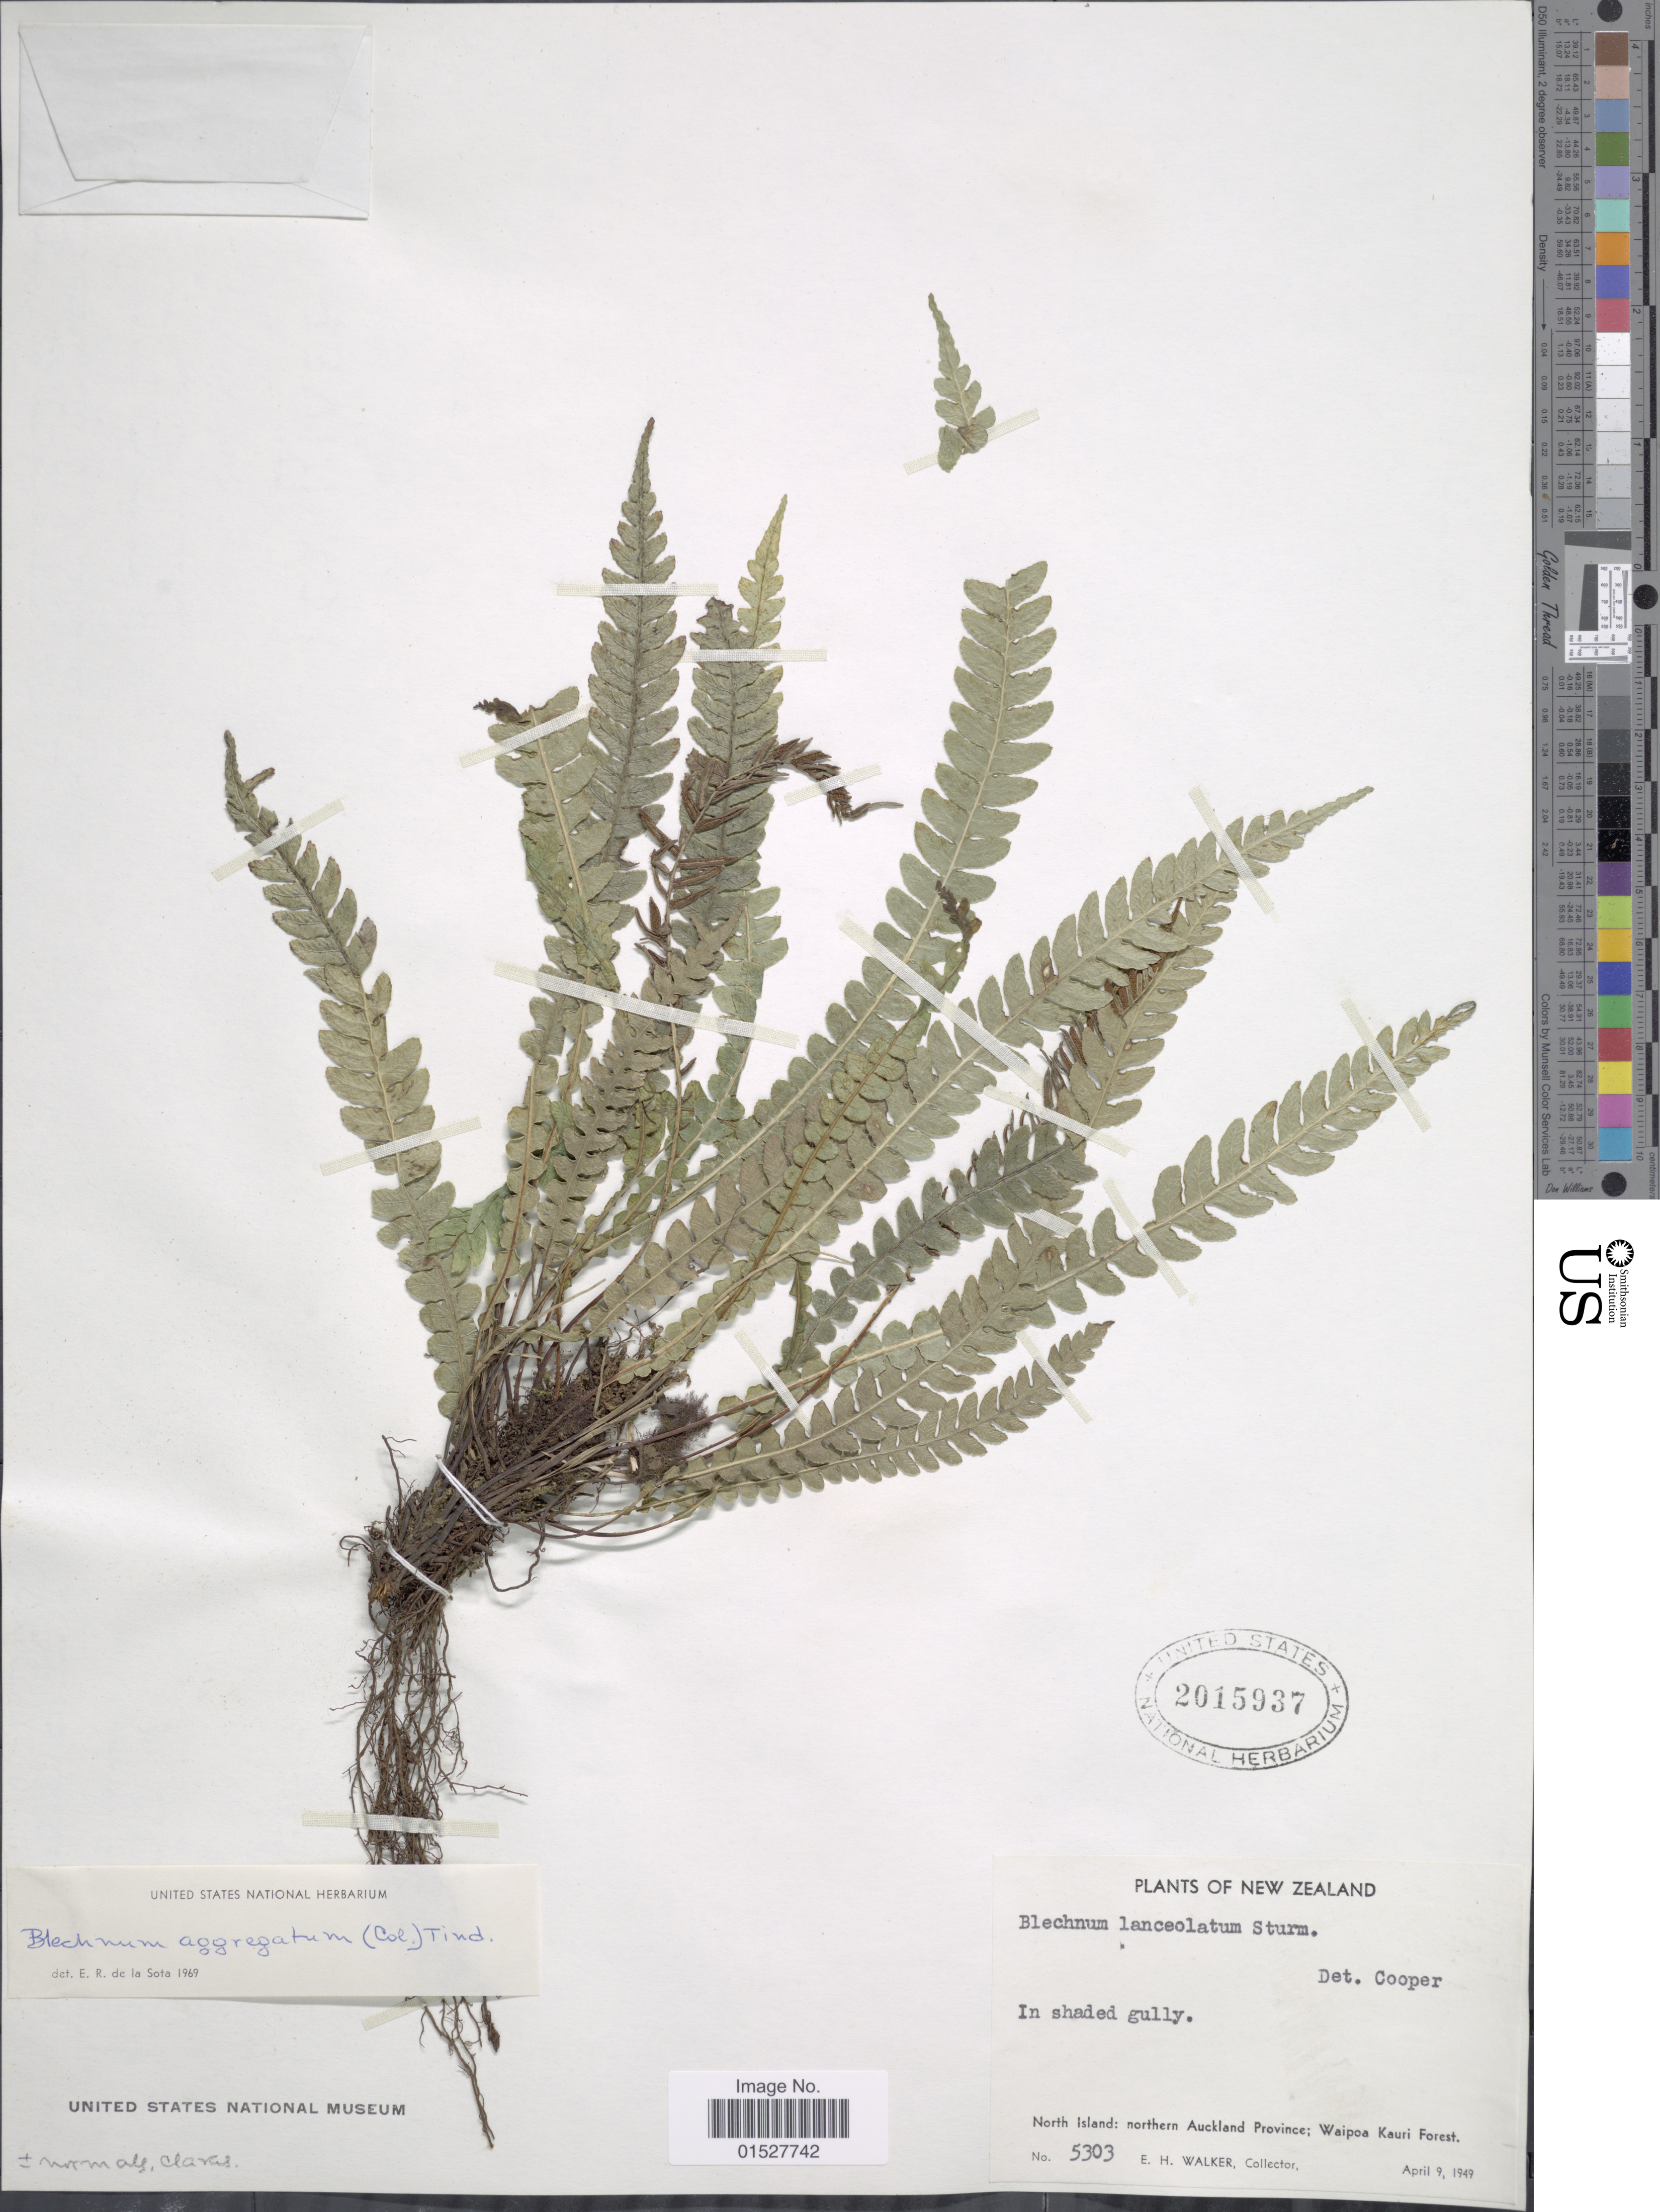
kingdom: Plantae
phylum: Tracheophyta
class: Polypodiopsida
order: Polypodiales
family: Blechnaceae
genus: Blechnum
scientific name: Blechnum aggregatum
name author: (Colenso) Tindale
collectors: E. H. Walker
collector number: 5303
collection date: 1949-04-09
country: New Zealand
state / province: Auckland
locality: North Island: northern Auckland Province; Waipoa Kauri Forest.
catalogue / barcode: US 2015937